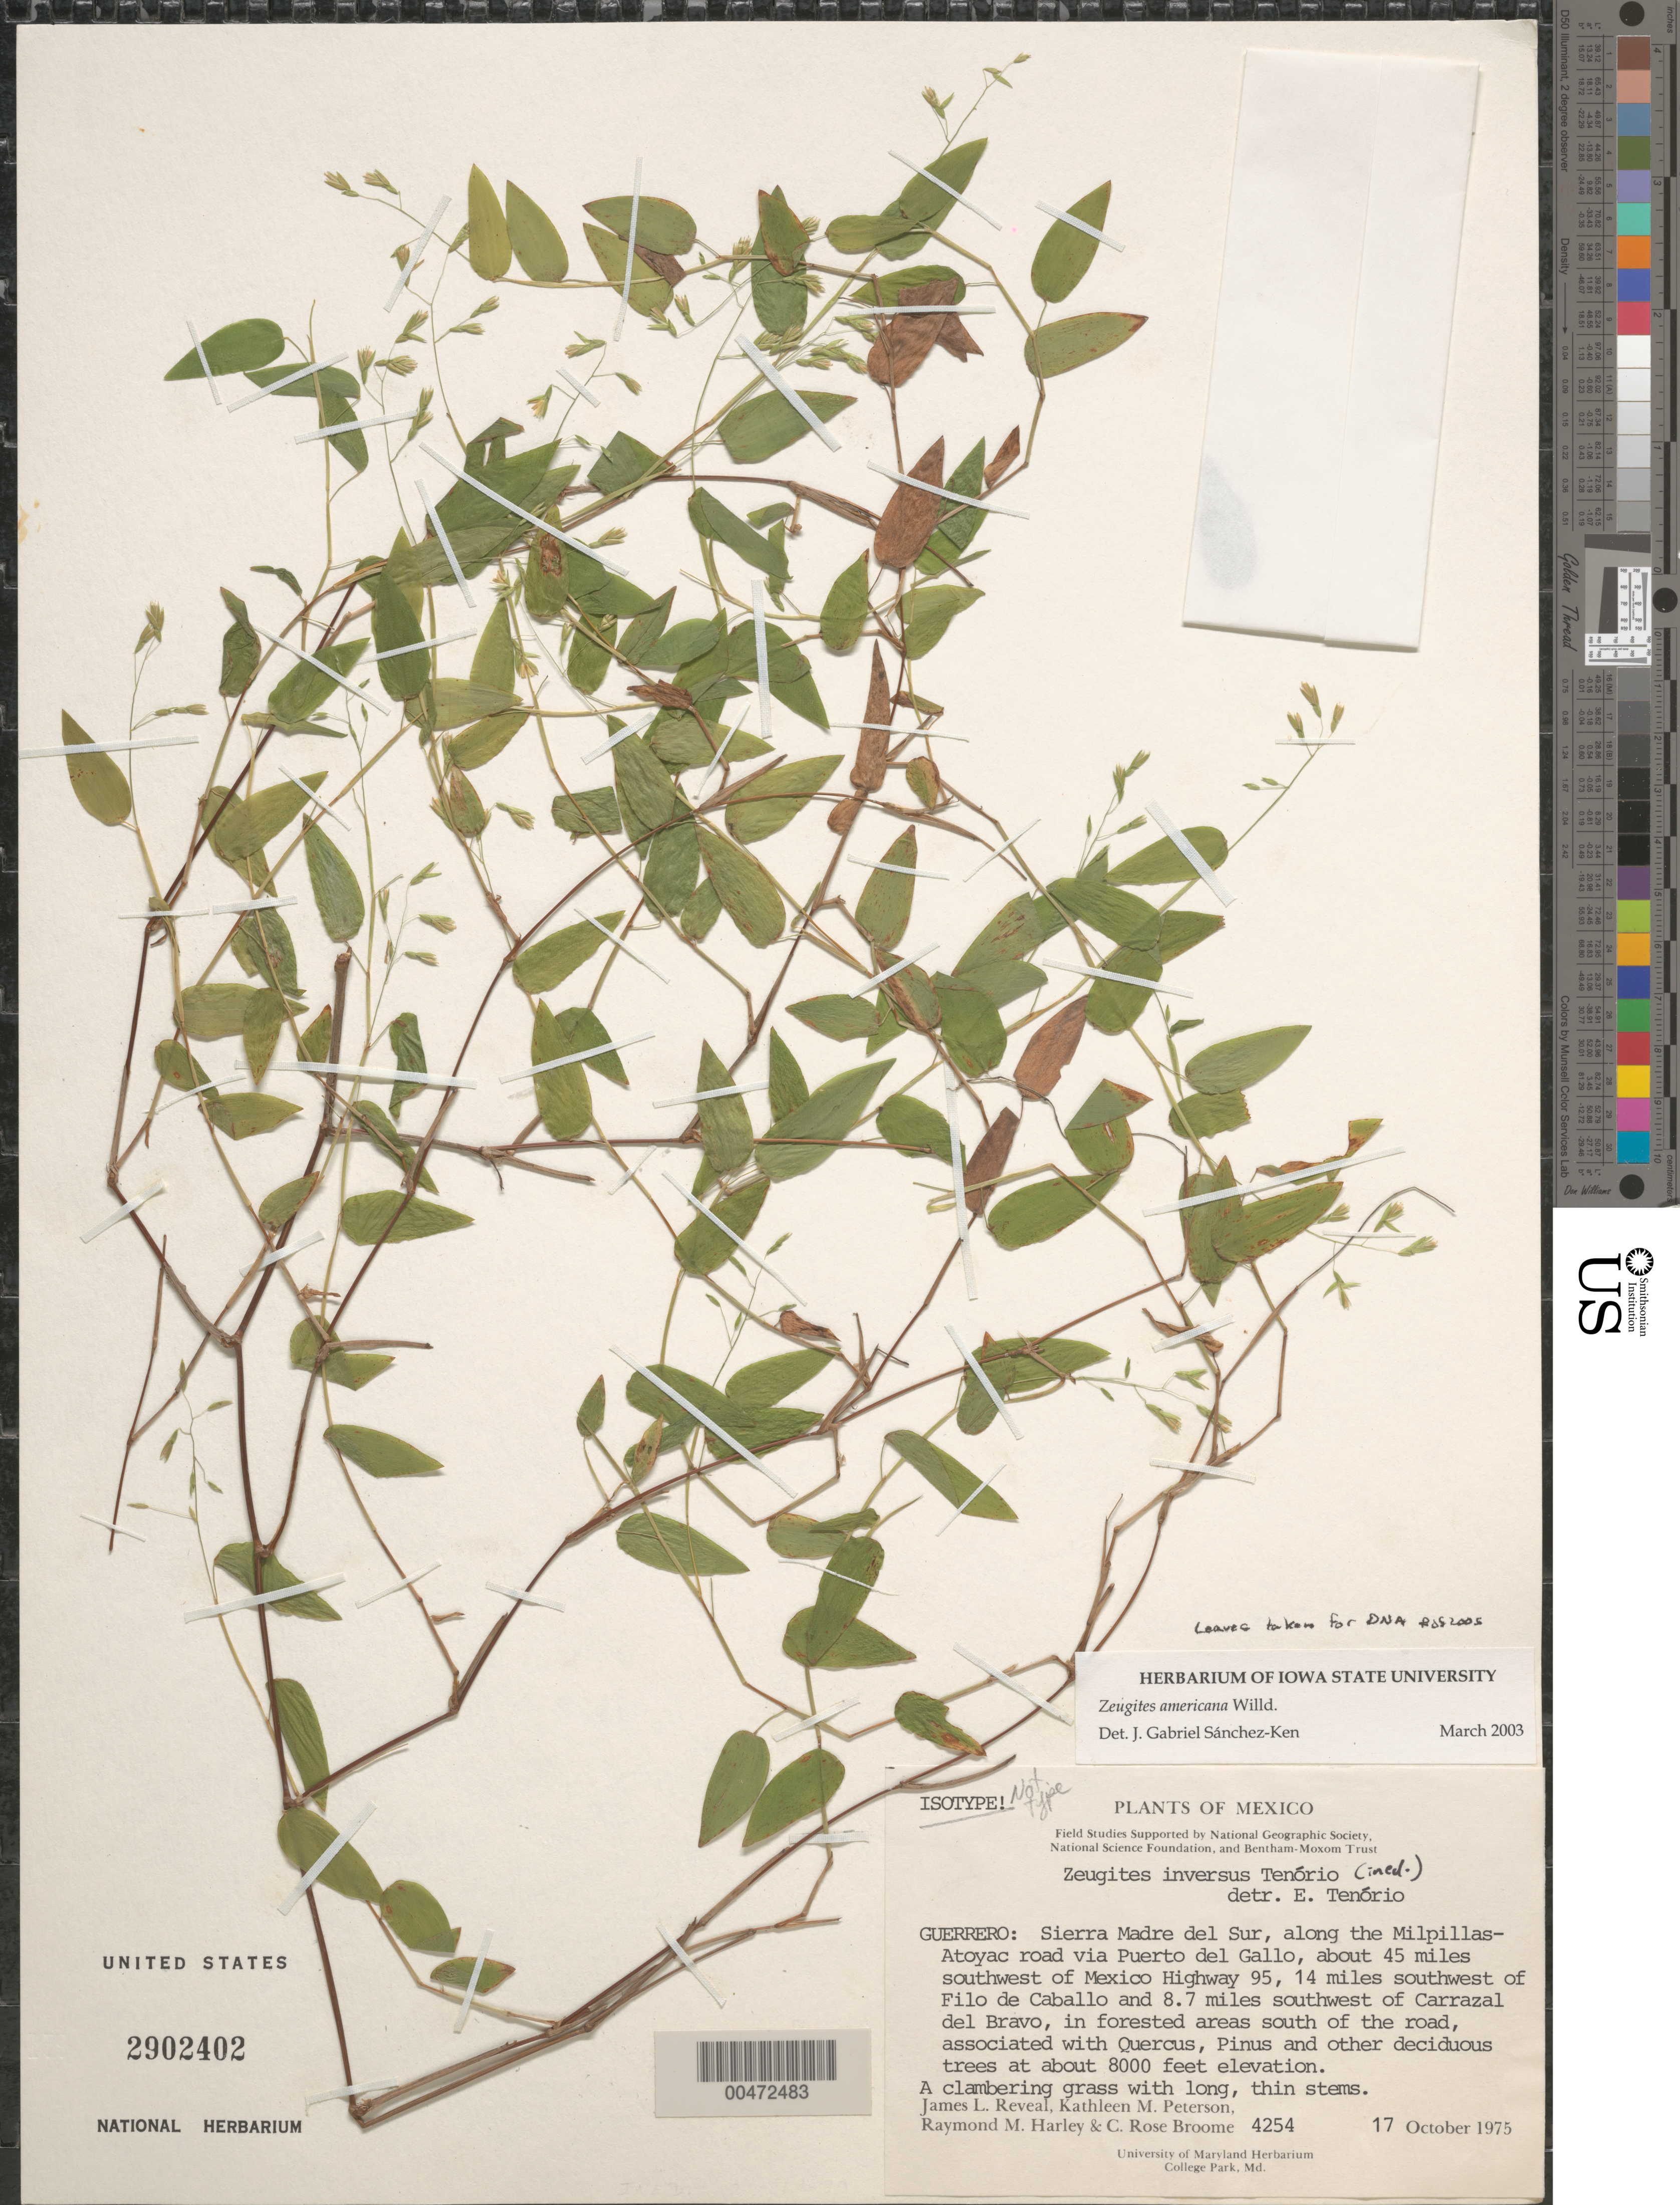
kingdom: Plantae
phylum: Tracheophyta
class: Liliopsida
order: Poales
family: Poaceae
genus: Zeugites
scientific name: Zeugites americanus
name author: Willd.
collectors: J. L. Reveal, K. Peterson, R. M. Harley & C. R. Broome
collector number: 4254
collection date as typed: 17 Oct 1975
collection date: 1975-10-17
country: Mexico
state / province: Guerrero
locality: Sierra Madre del S, along the Milpillas - Atoyac rd via Puerto del Gallo, 45 mi SW of MC Hwy 95, 14 mi SW of Filo de Caballo & ...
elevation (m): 2438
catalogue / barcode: US 2902402